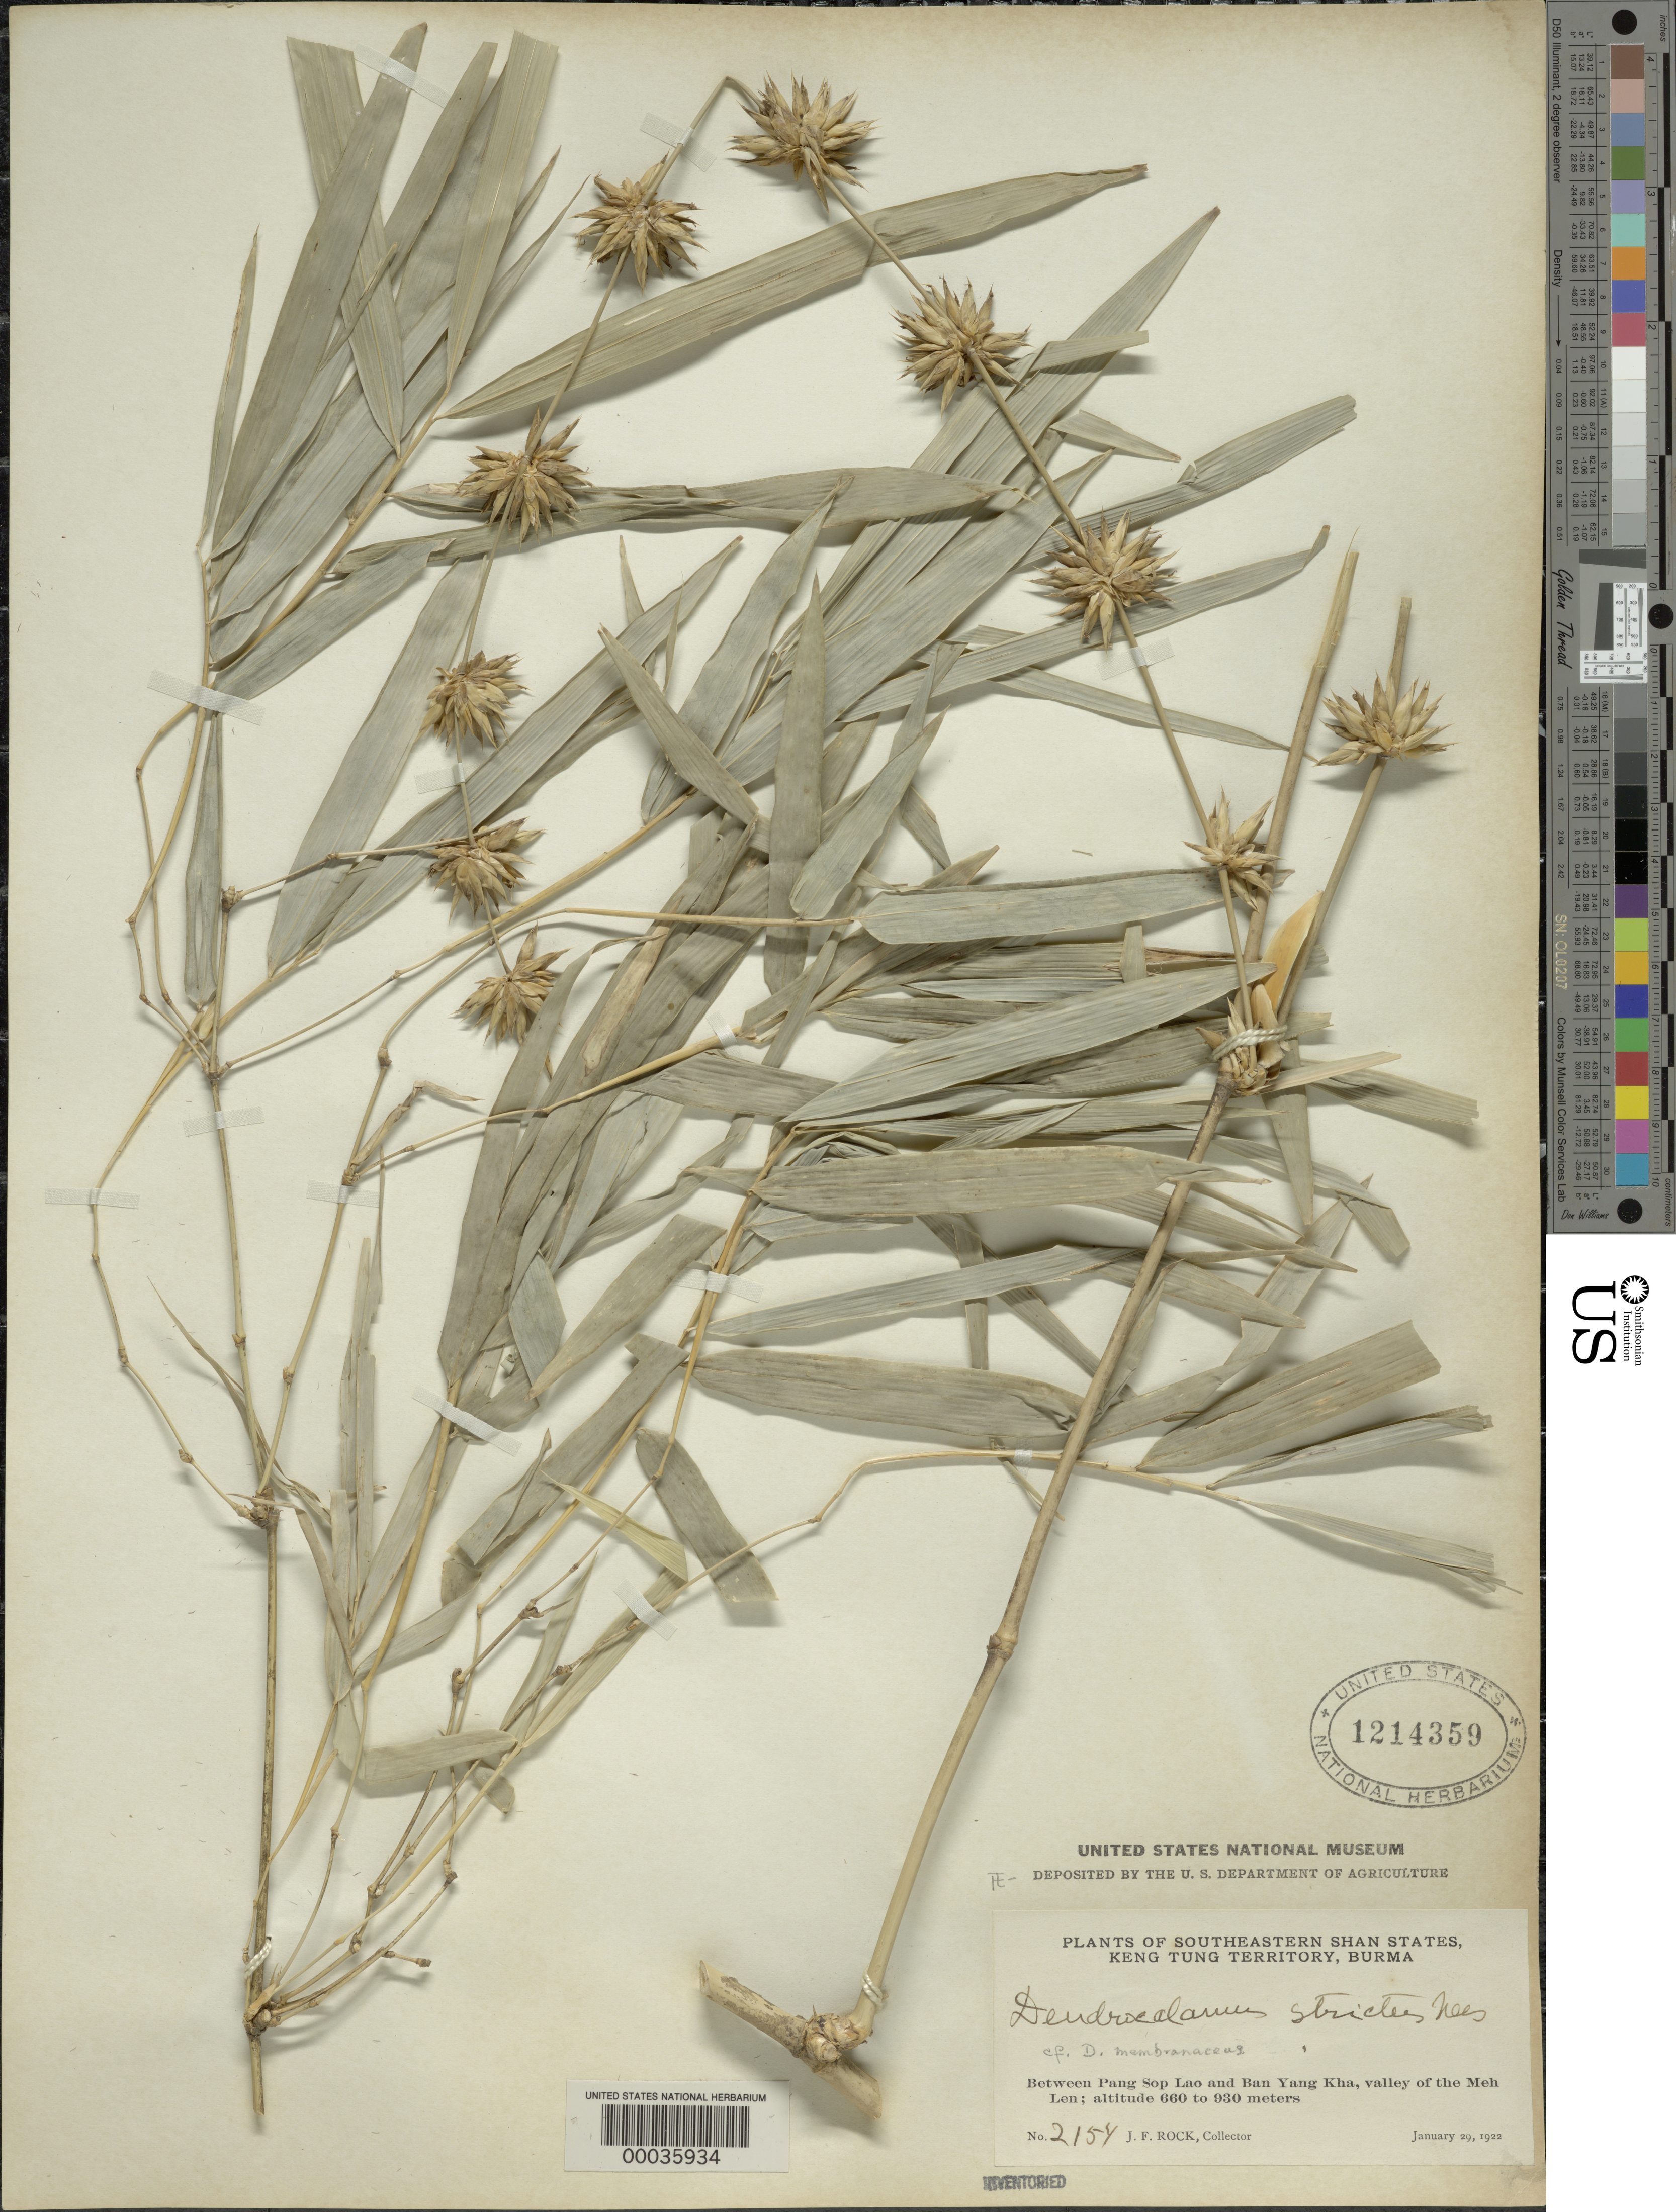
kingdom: Plantae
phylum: Tracheophyta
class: Liliopsida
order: Poales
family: Poaceae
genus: Dendrocalamus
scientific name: Dendrocalamus strictus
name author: (Roxb.) Nees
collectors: J. F. Rock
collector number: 2154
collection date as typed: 29 Jan 1922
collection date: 1922-01-29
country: Myanmar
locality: Pang Sop Lao, Dan Yang Rha, Meh Len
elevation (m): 660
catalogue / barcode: US 1214359